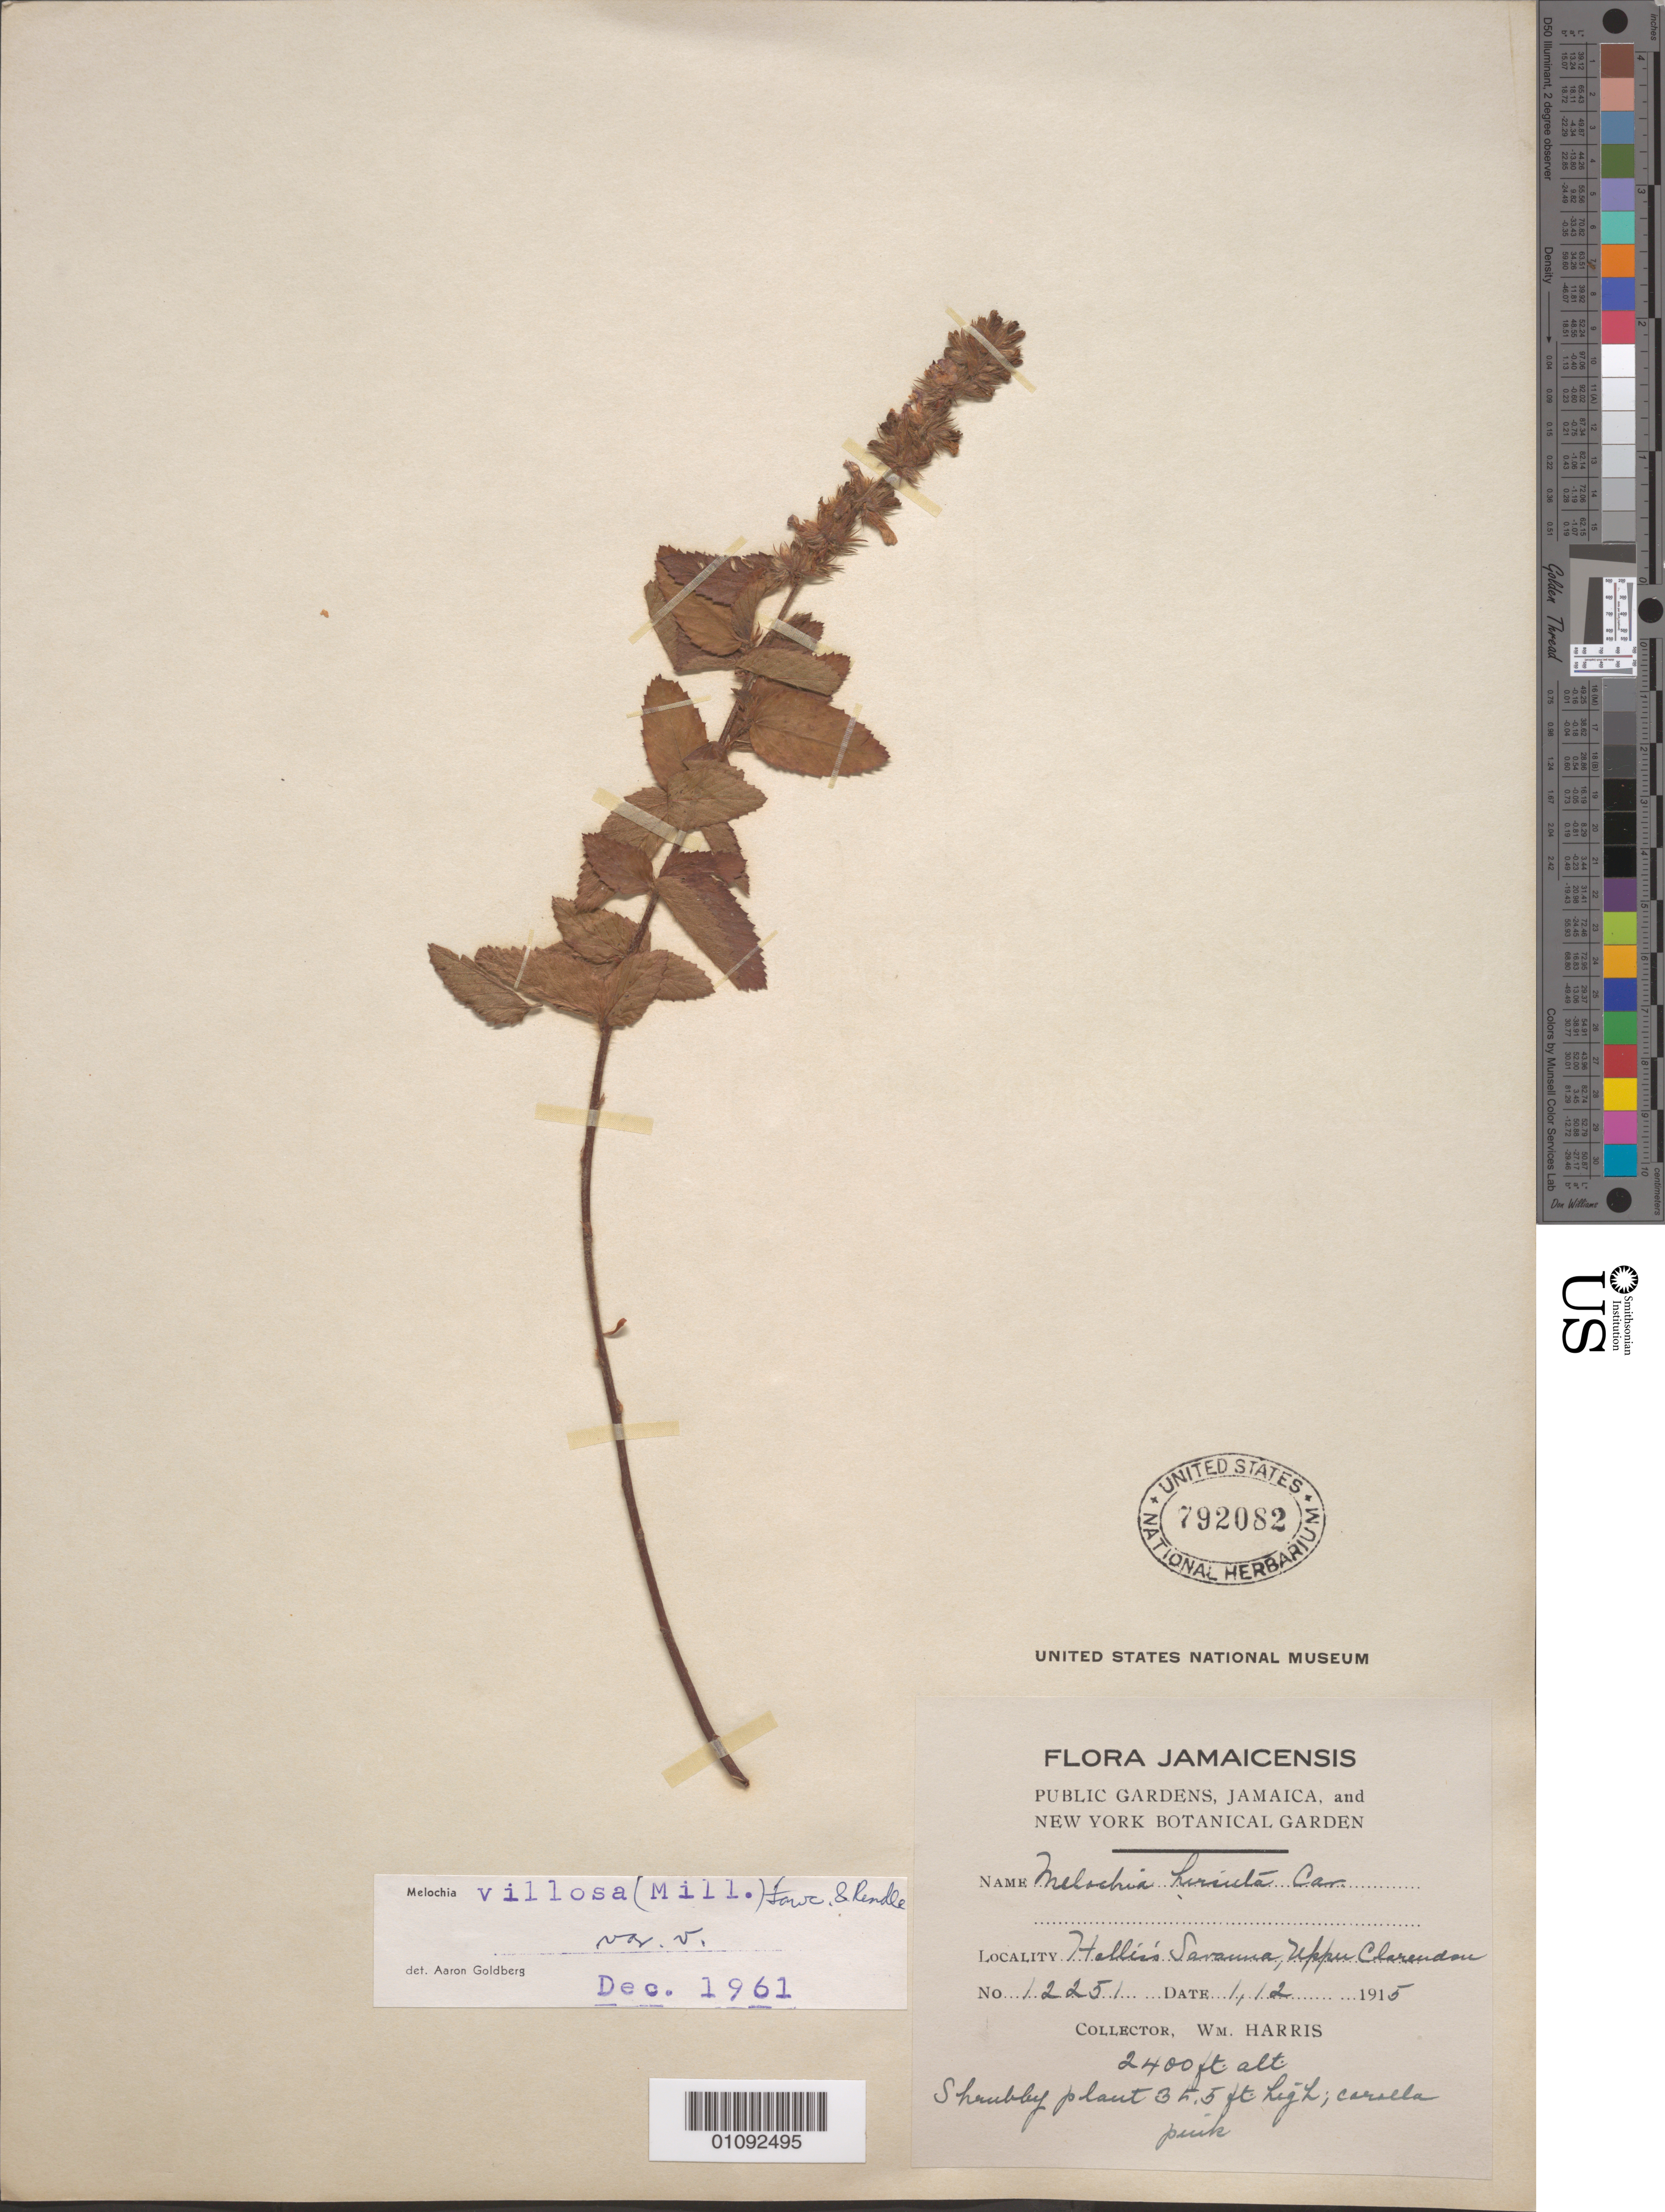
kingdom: Plantae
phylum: Tracheophyta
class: Magnoliopsida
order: Malvales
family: Malvaceae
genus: Melochia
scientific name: Melochia spicata var. spicata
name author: (L.) Fryxell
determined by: Dorr, L. J., (BOT), Smithsonian Institution - National Museum of Natural History (UNITED STATES)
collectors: W. Harris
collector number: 12251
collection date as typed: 01 Dec 1915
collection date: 1915-12-01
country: Jamaica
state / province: Clarendon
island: Jamaica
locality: Hollis's Savanna, Upper Clarendon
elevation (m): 732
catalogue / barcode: US 792082